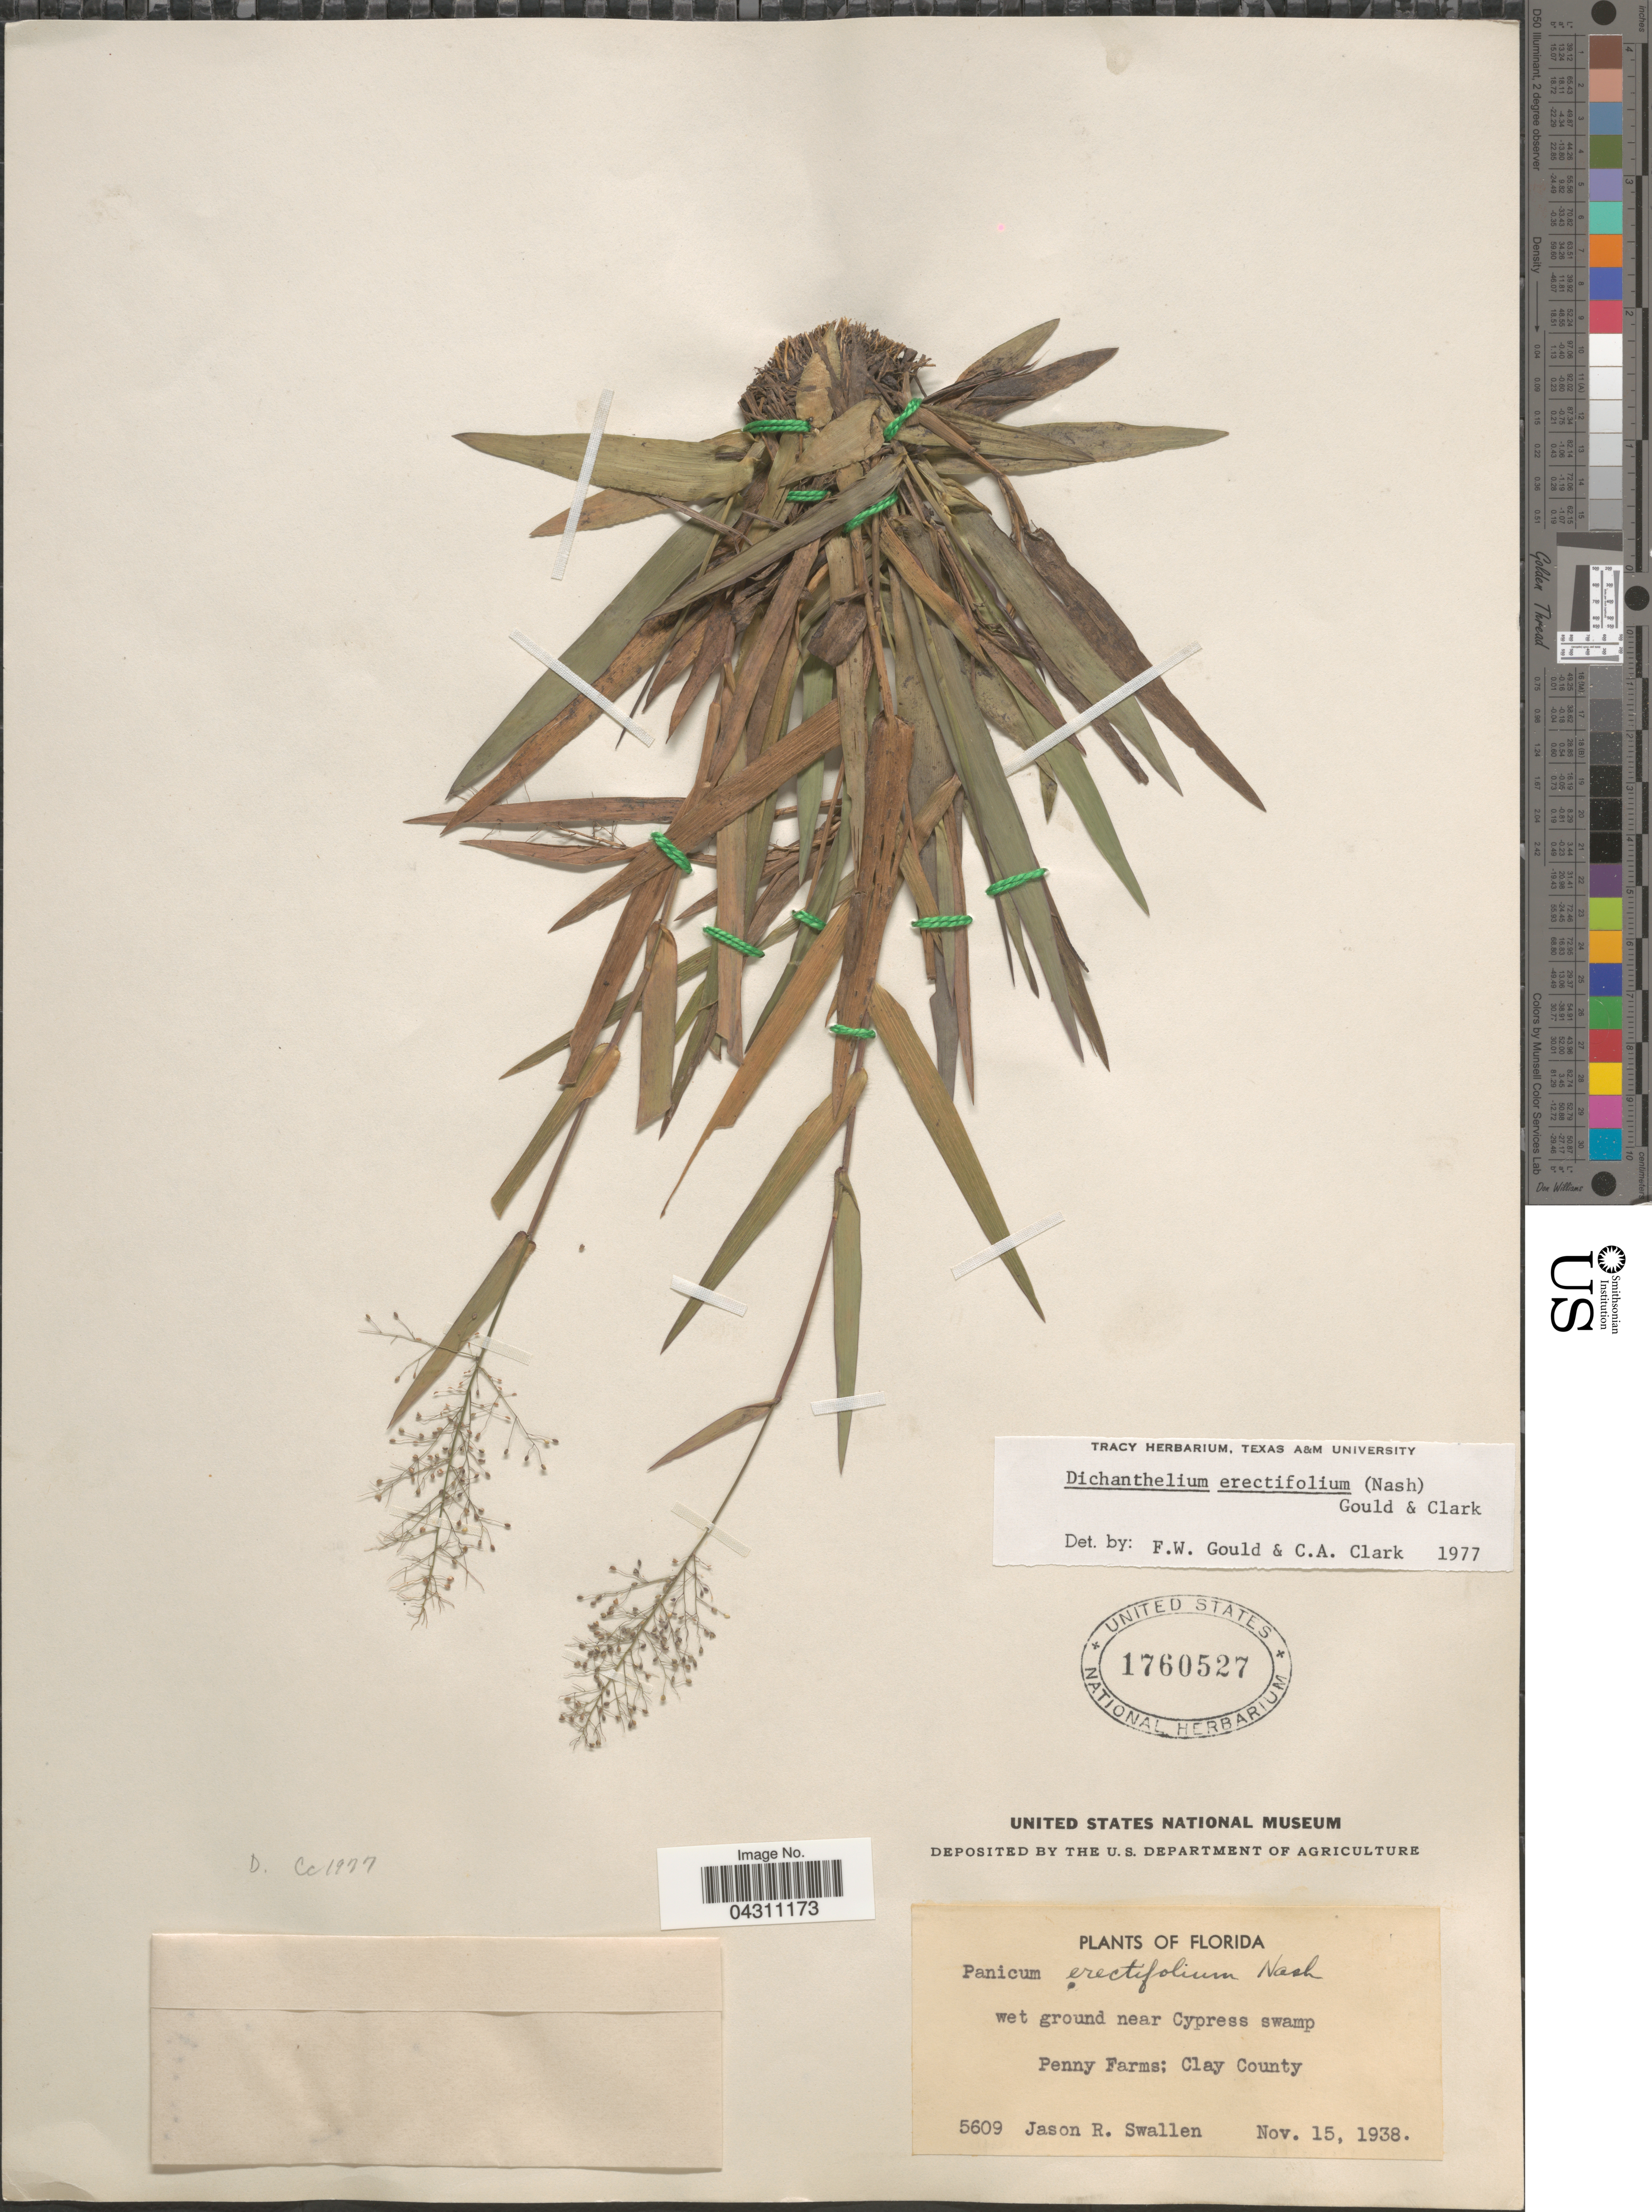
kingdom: Plantae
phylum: Tracheophyta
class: Liliopsida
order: Poales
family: Poaceae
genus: Dichanthelium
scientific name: Dichanthelium sphaerocarpon var. floridanum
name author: (Vasey) Davidse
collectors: J. R. Swallen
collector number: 5609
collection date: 1938-11-15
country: United States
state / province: Florida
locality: Wet ground near Cypress swamp. Penny Farms; Clay County.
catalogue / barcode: US 1760527